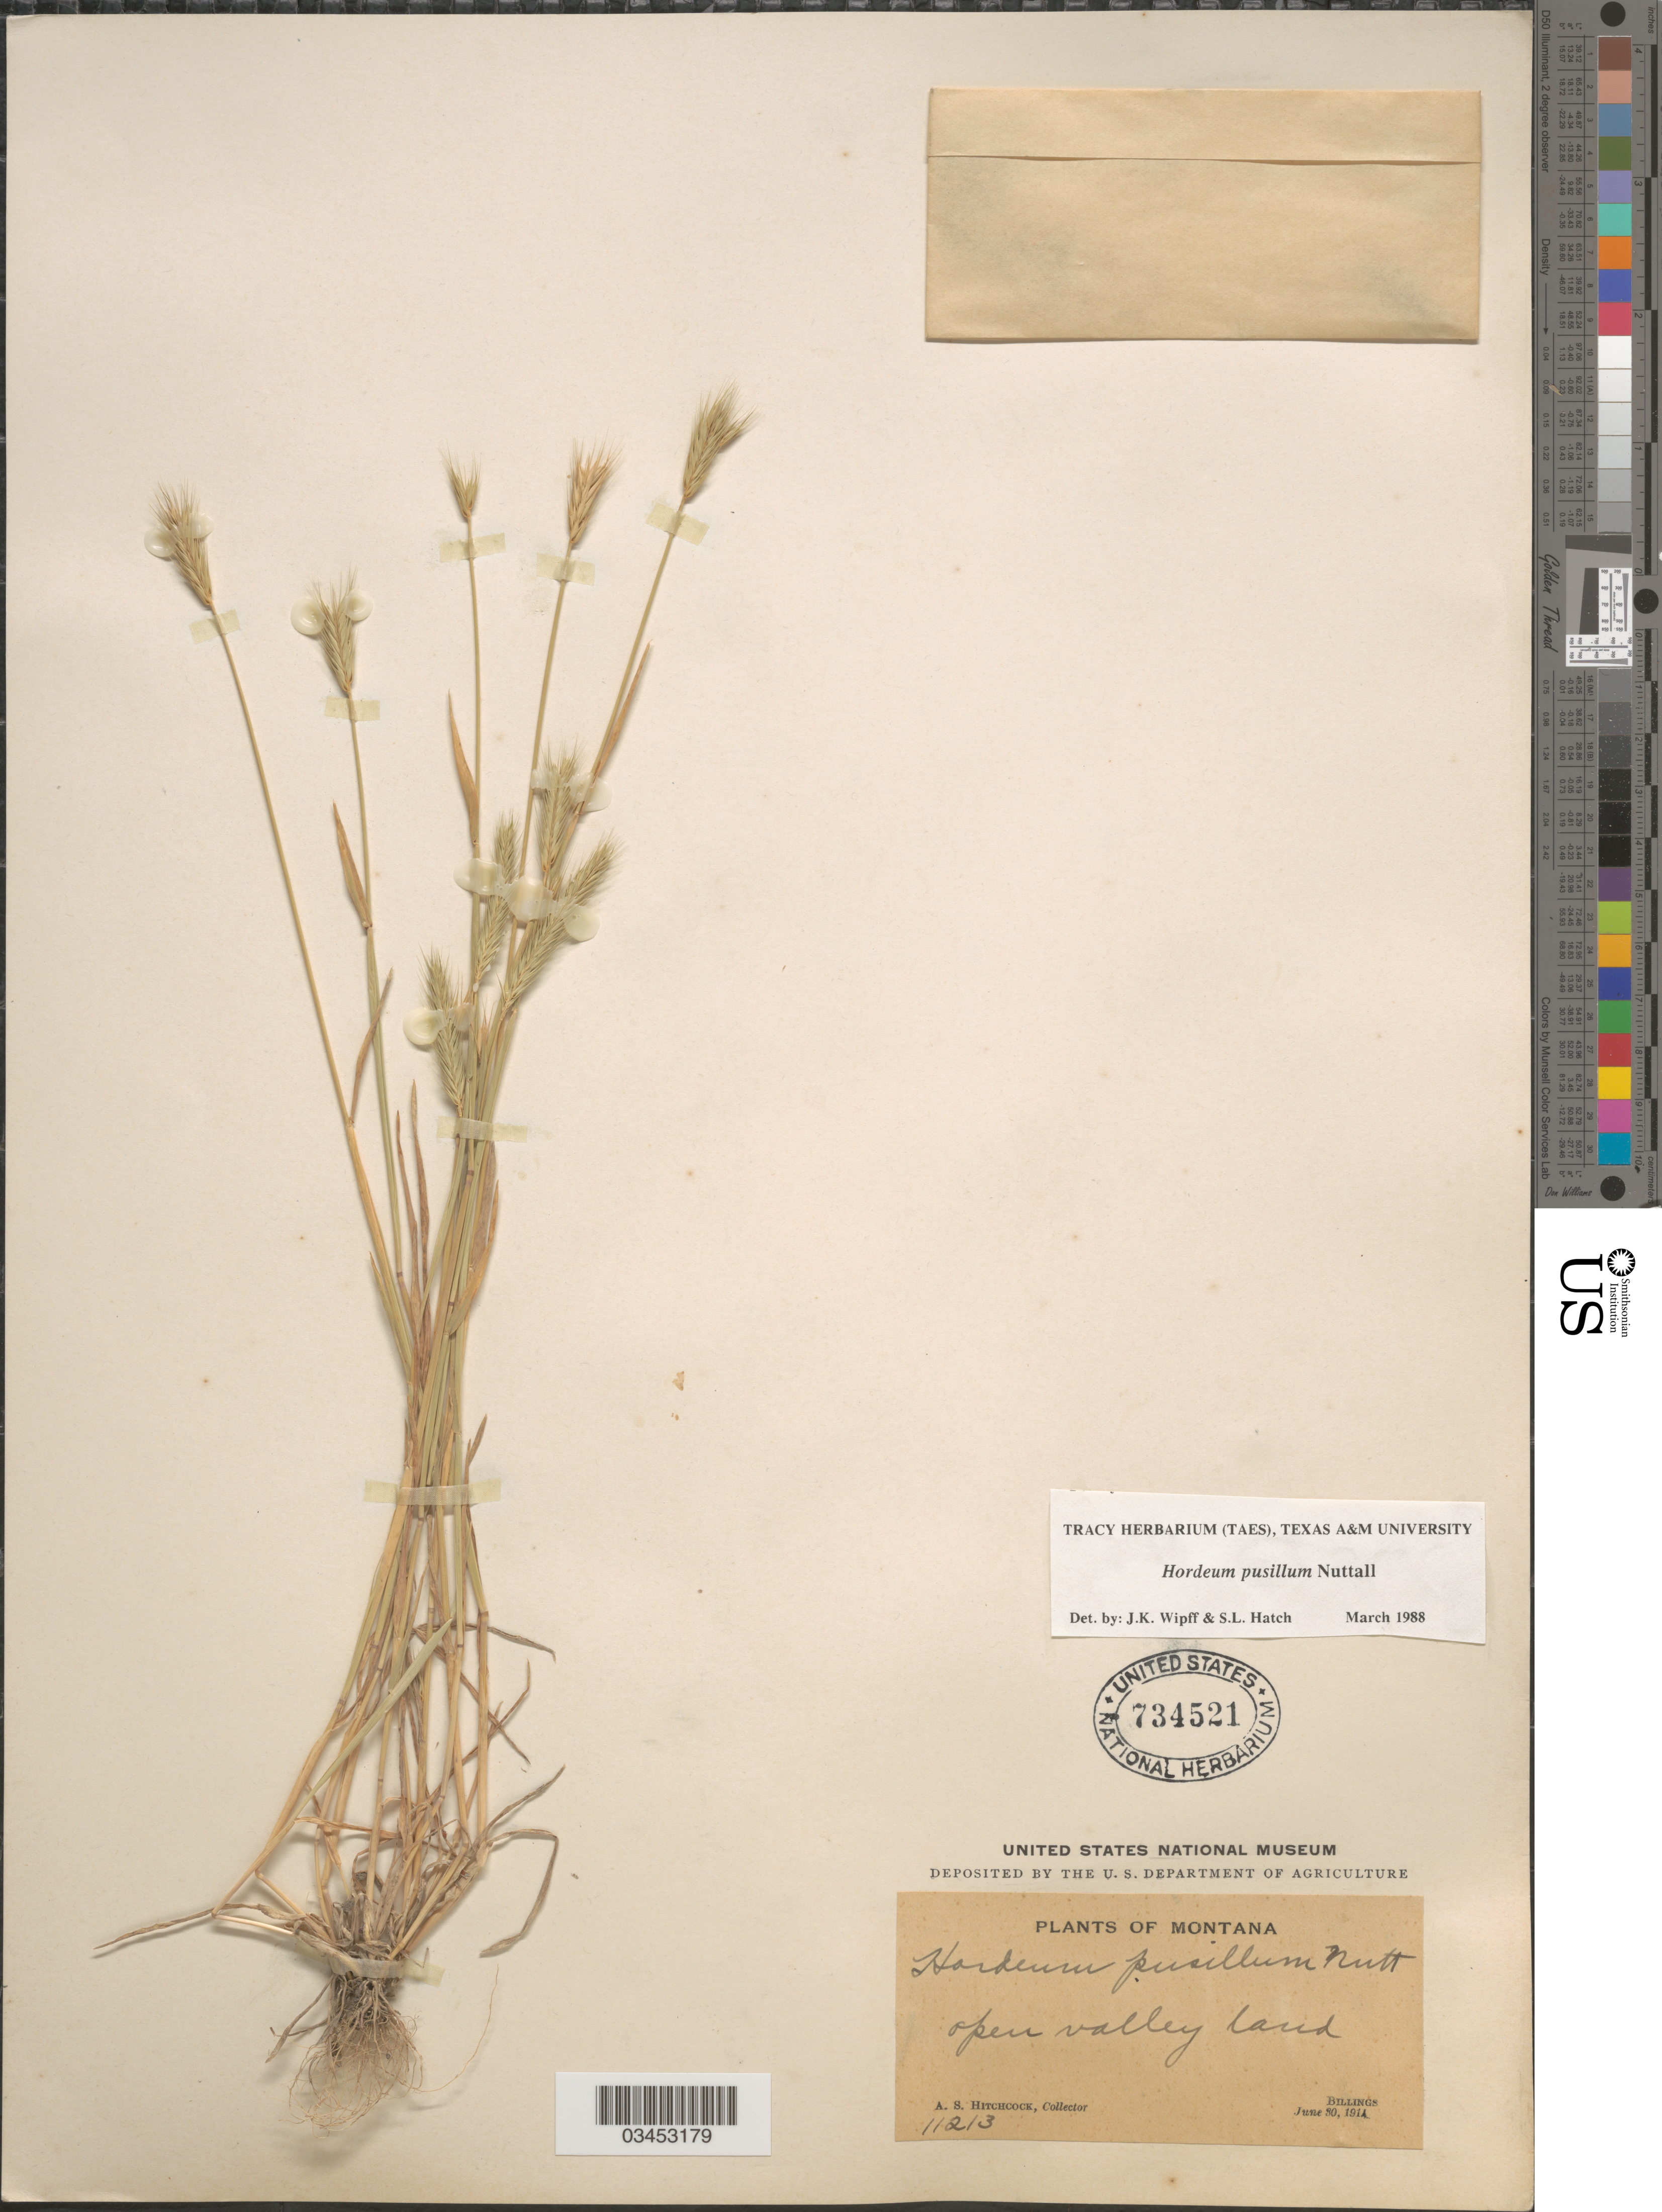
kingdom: Plantae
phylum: Tracheophyta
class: Liliopsida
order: Poales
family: Poaceae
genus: Hordeum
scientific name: Hordeum pusillum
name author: Nutt.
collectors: A. S. Hitchcock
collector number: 11213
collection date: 1914-06-30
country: United States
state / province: Montana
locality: Open valley land. Billings.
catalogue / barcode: US 734521